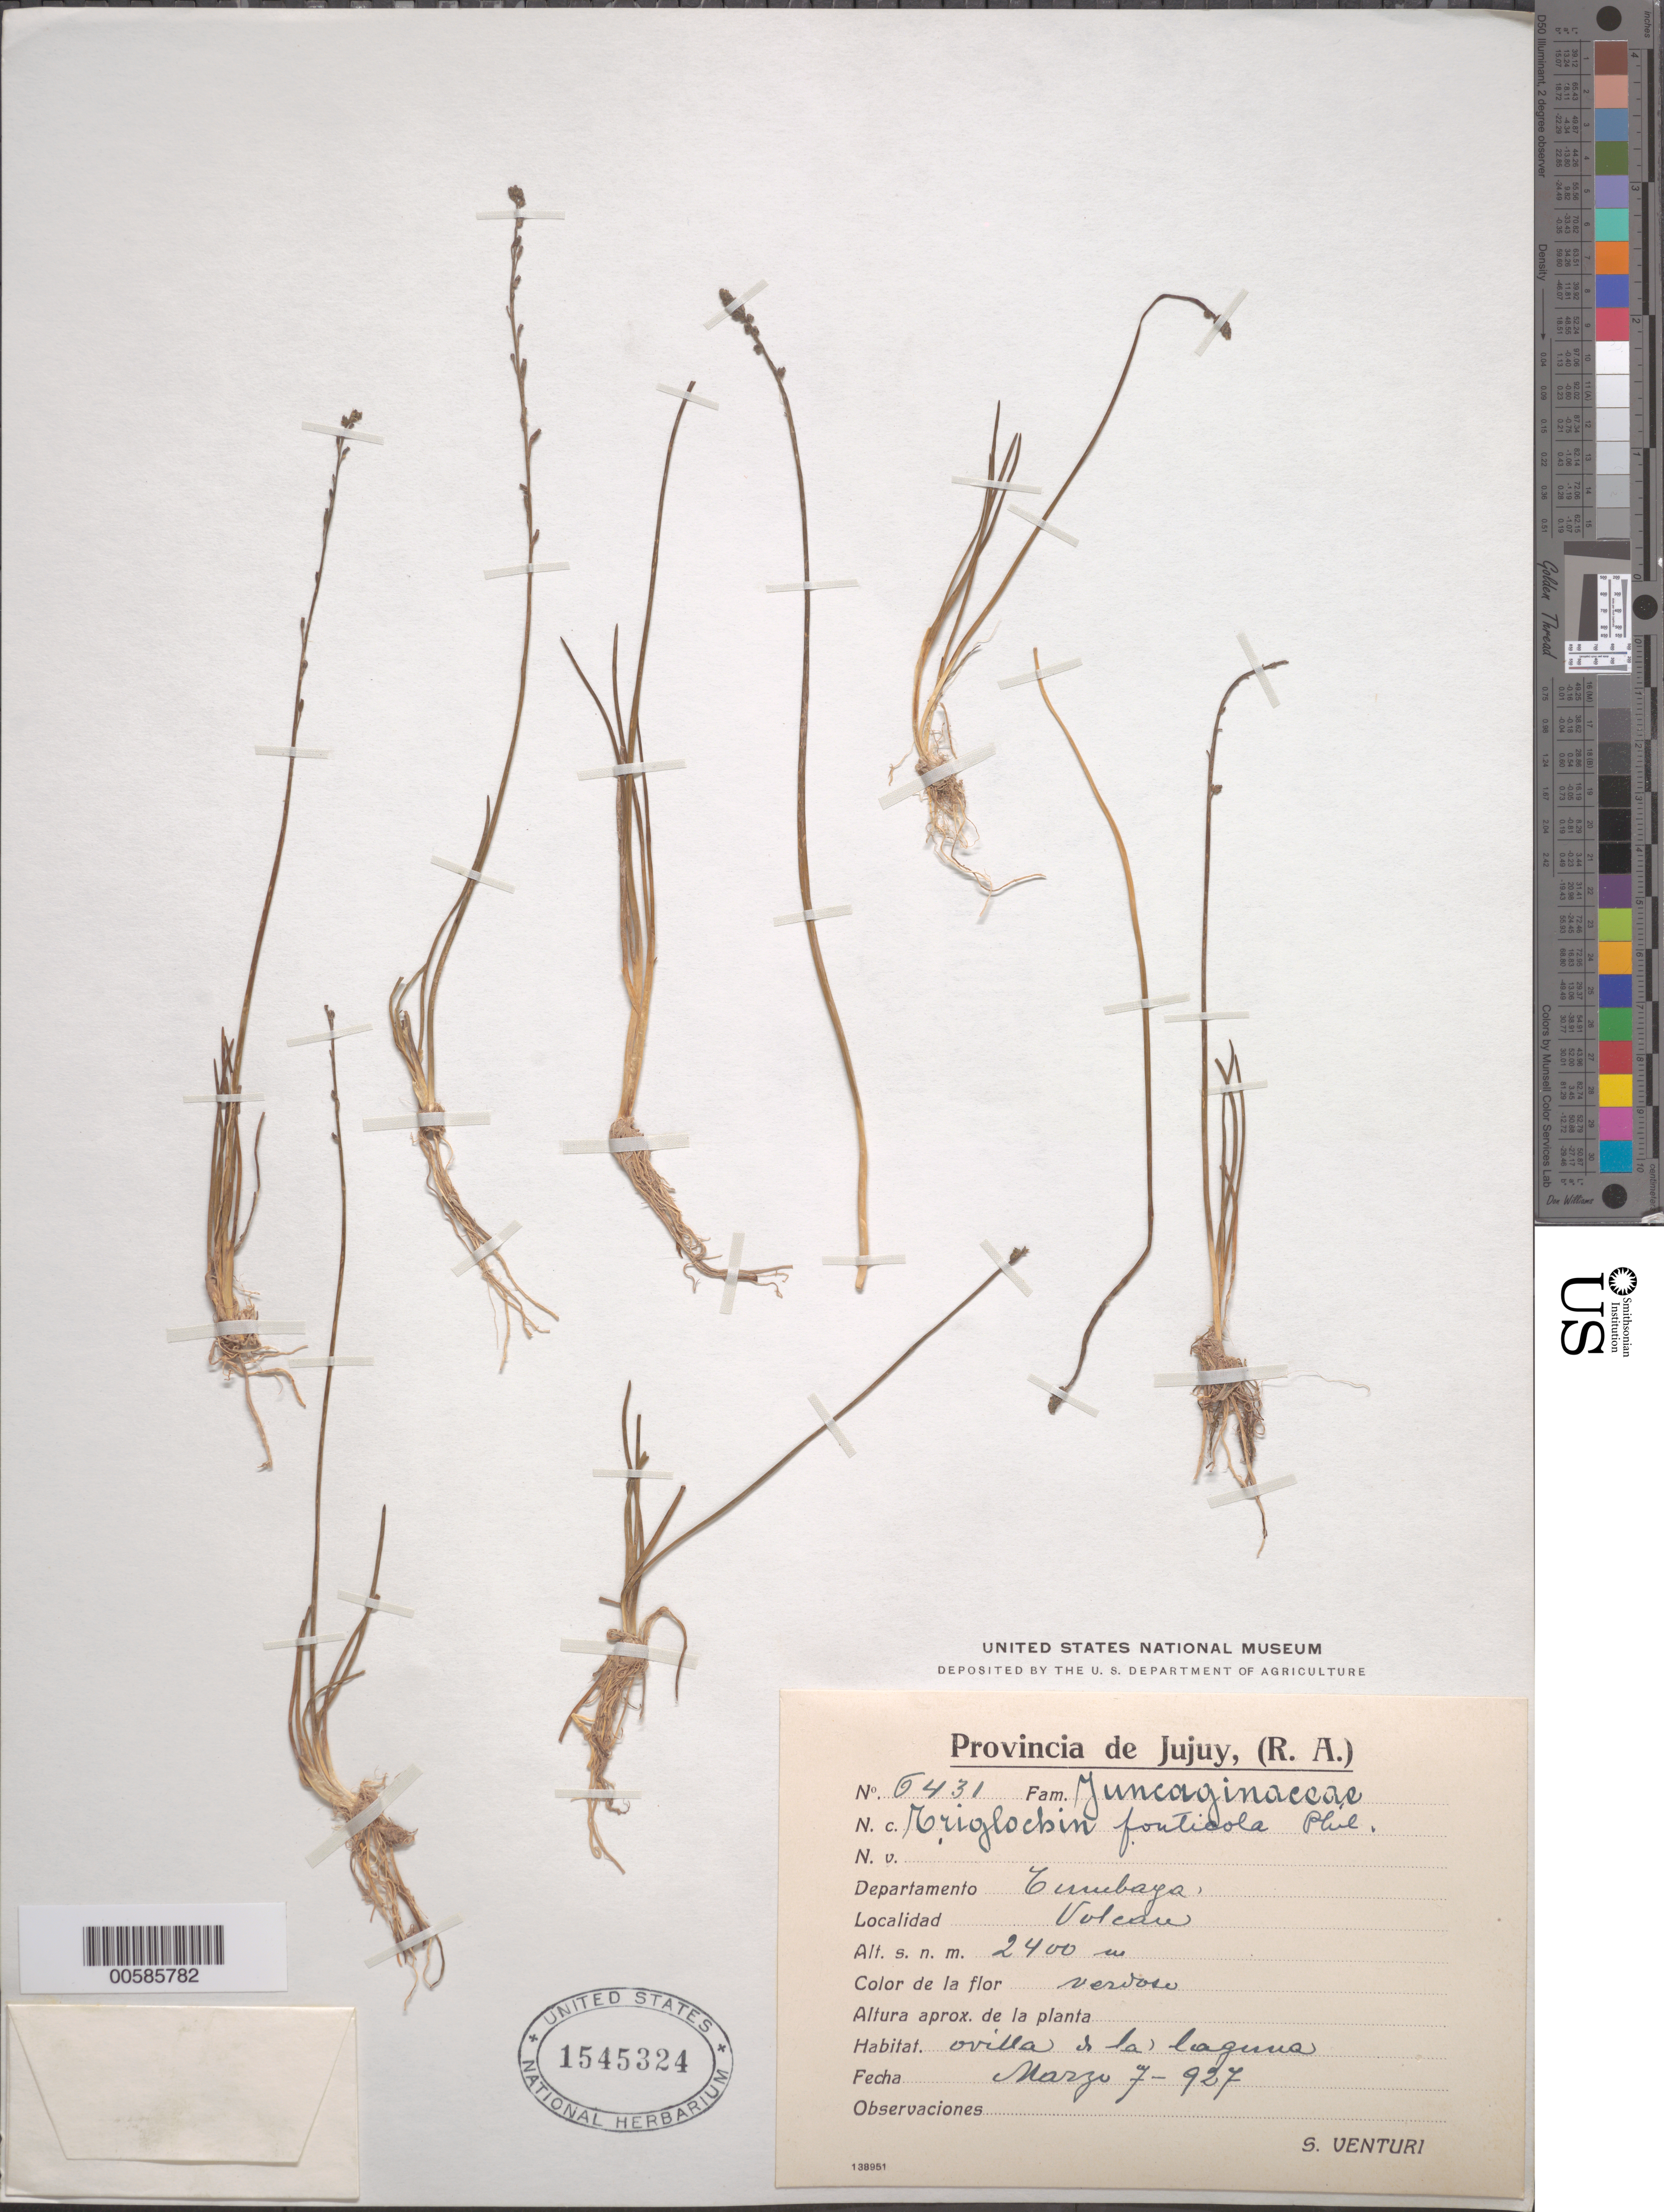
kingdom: Plantae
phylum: Tracheophyta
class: Liliopsida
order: Alismatales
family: Juncaginaceae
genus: Triglochin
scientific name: Triglochin fonticola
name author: Phil.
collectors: S. Venturi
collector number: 6431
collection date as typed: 07 Mar 1927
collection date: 1927-03-07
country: Argentina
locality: Terubaya, Volcan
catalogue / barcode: US 1545324